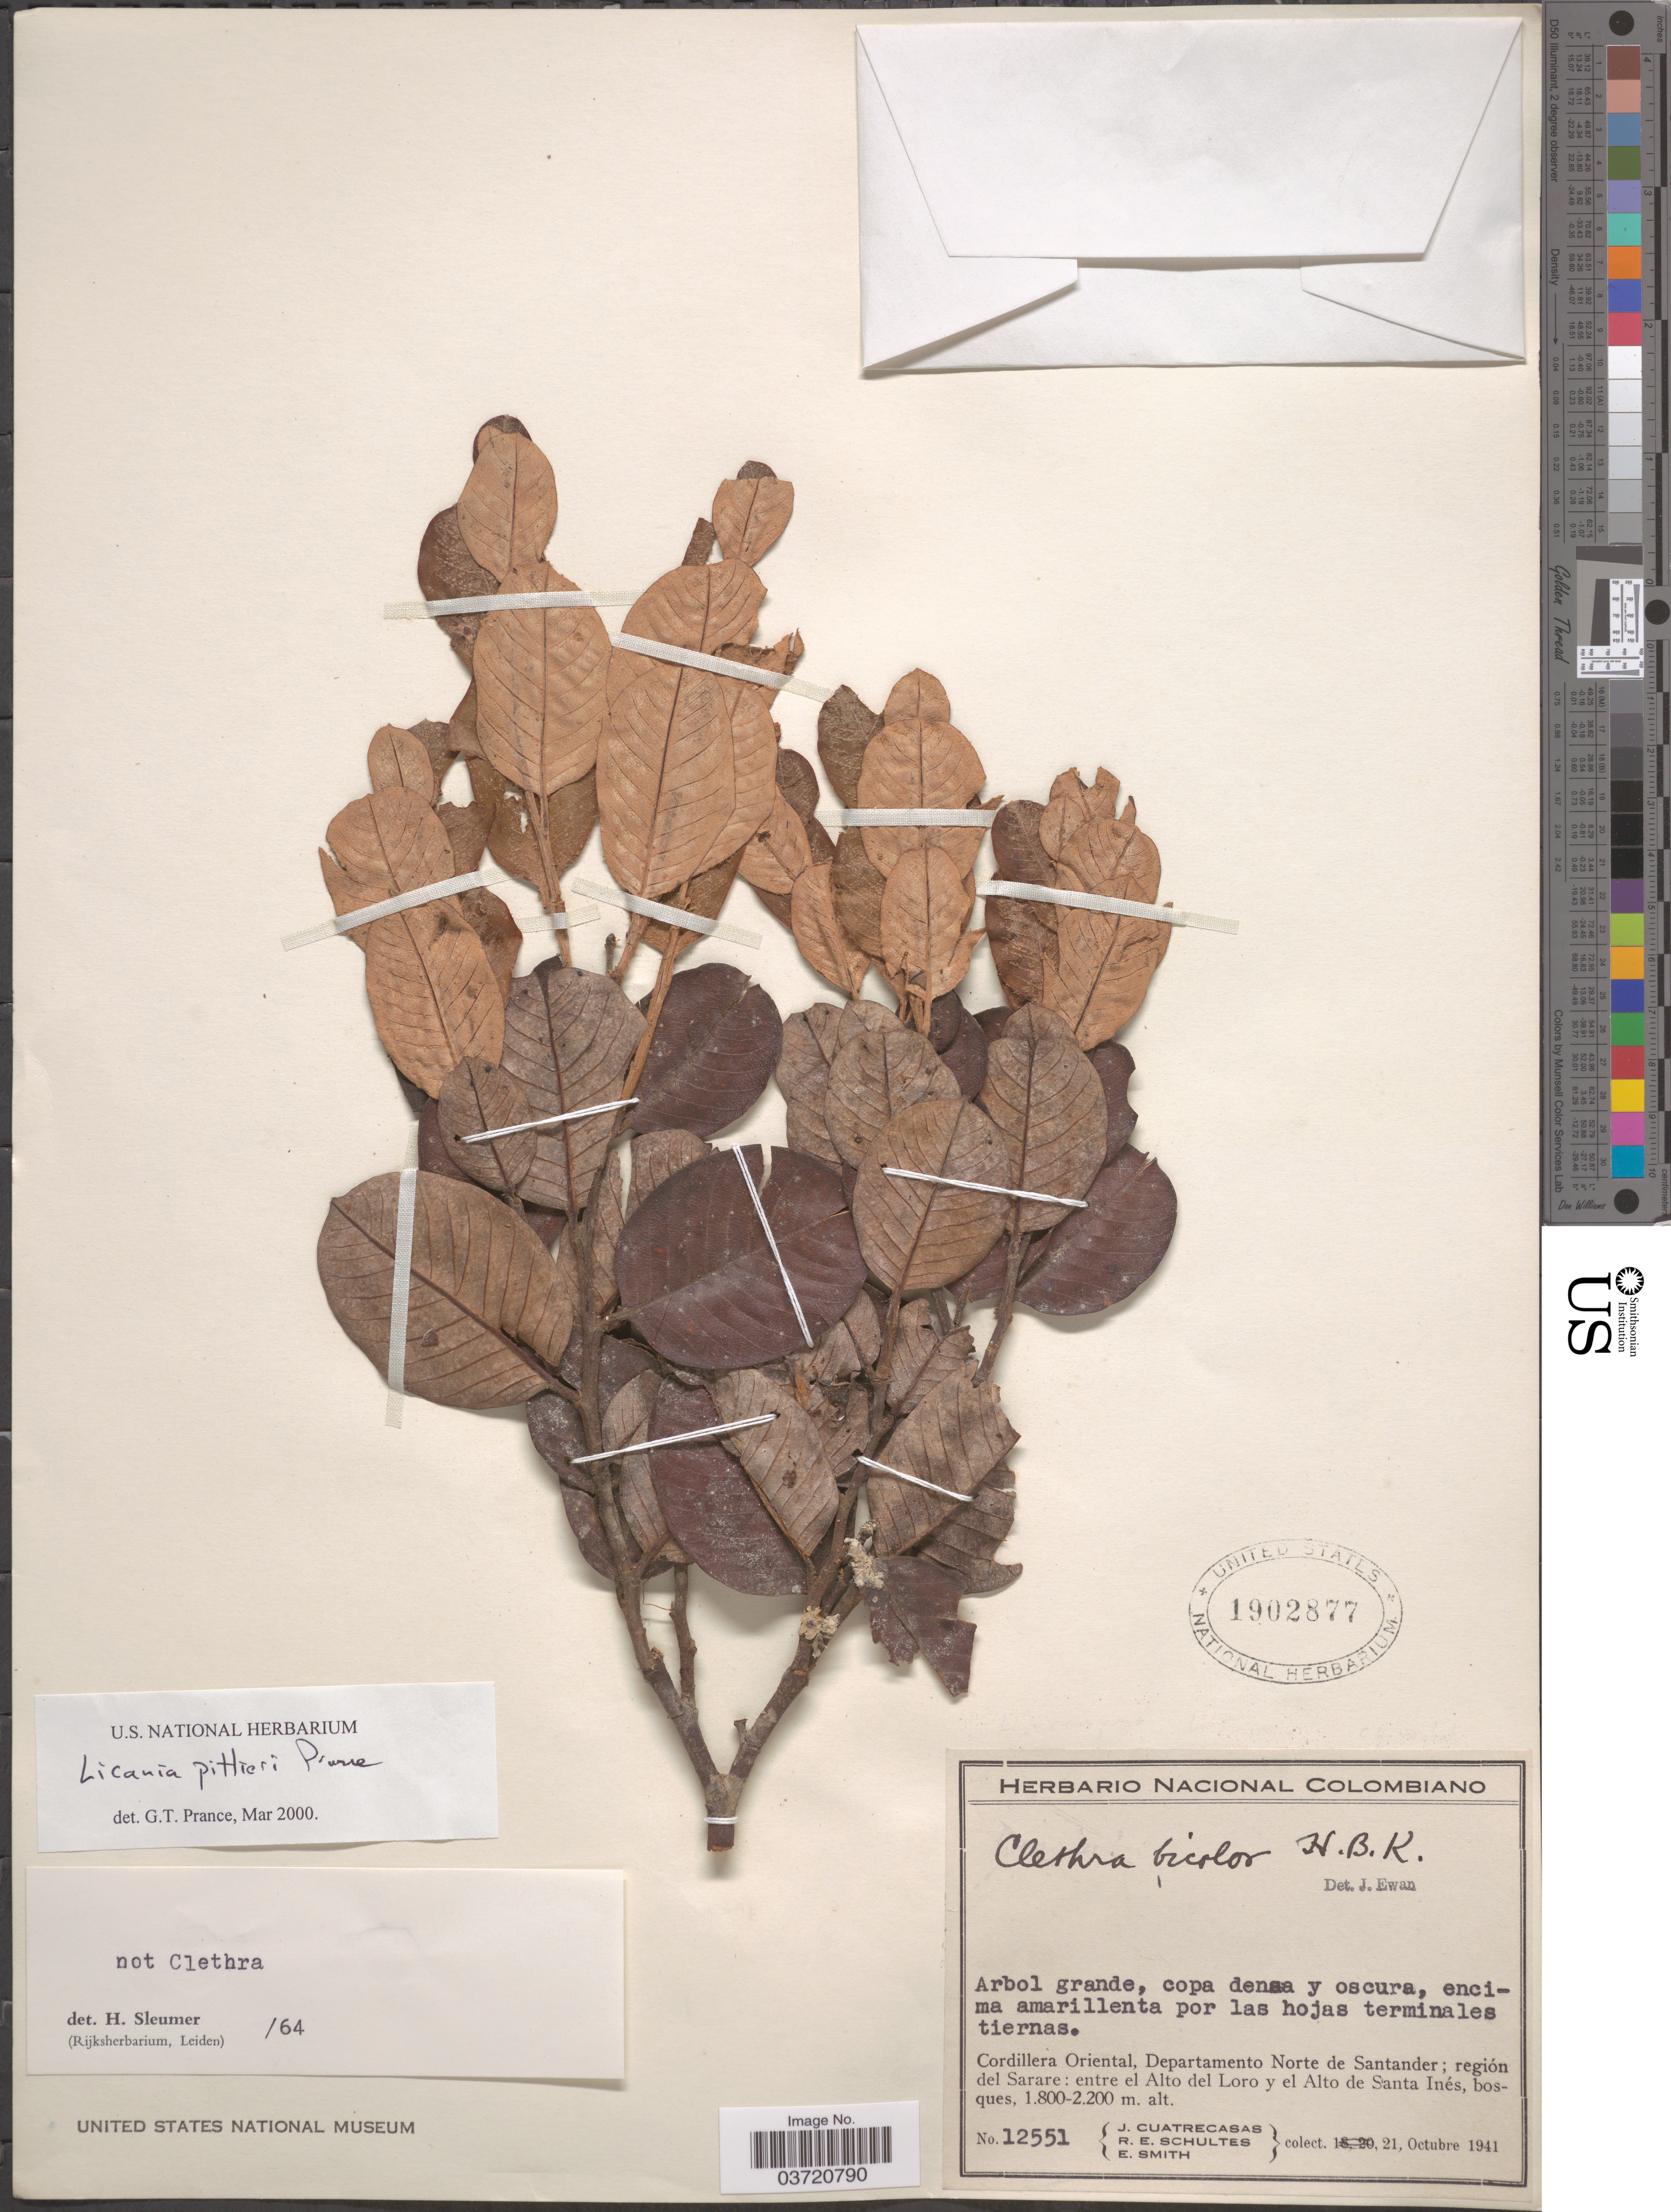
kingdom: Plantae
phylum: Tracheophyta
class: Magnoliopsida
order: Malpighiales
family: Chrysobalanaceae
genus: Licania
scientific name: Licania pittieri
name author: Prance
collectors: J. Cuatrecasas, R. E. Schultes & E. Smith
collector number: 12551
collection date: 1941-10-21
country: Colombia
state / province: Norte de Santander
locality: Cordillera Oriental, Departamento Norte de Santander; región del Sarare: entre el Alto del Loro y el Alto de Santa Inés.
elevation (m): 1800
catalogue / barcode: US 1902877